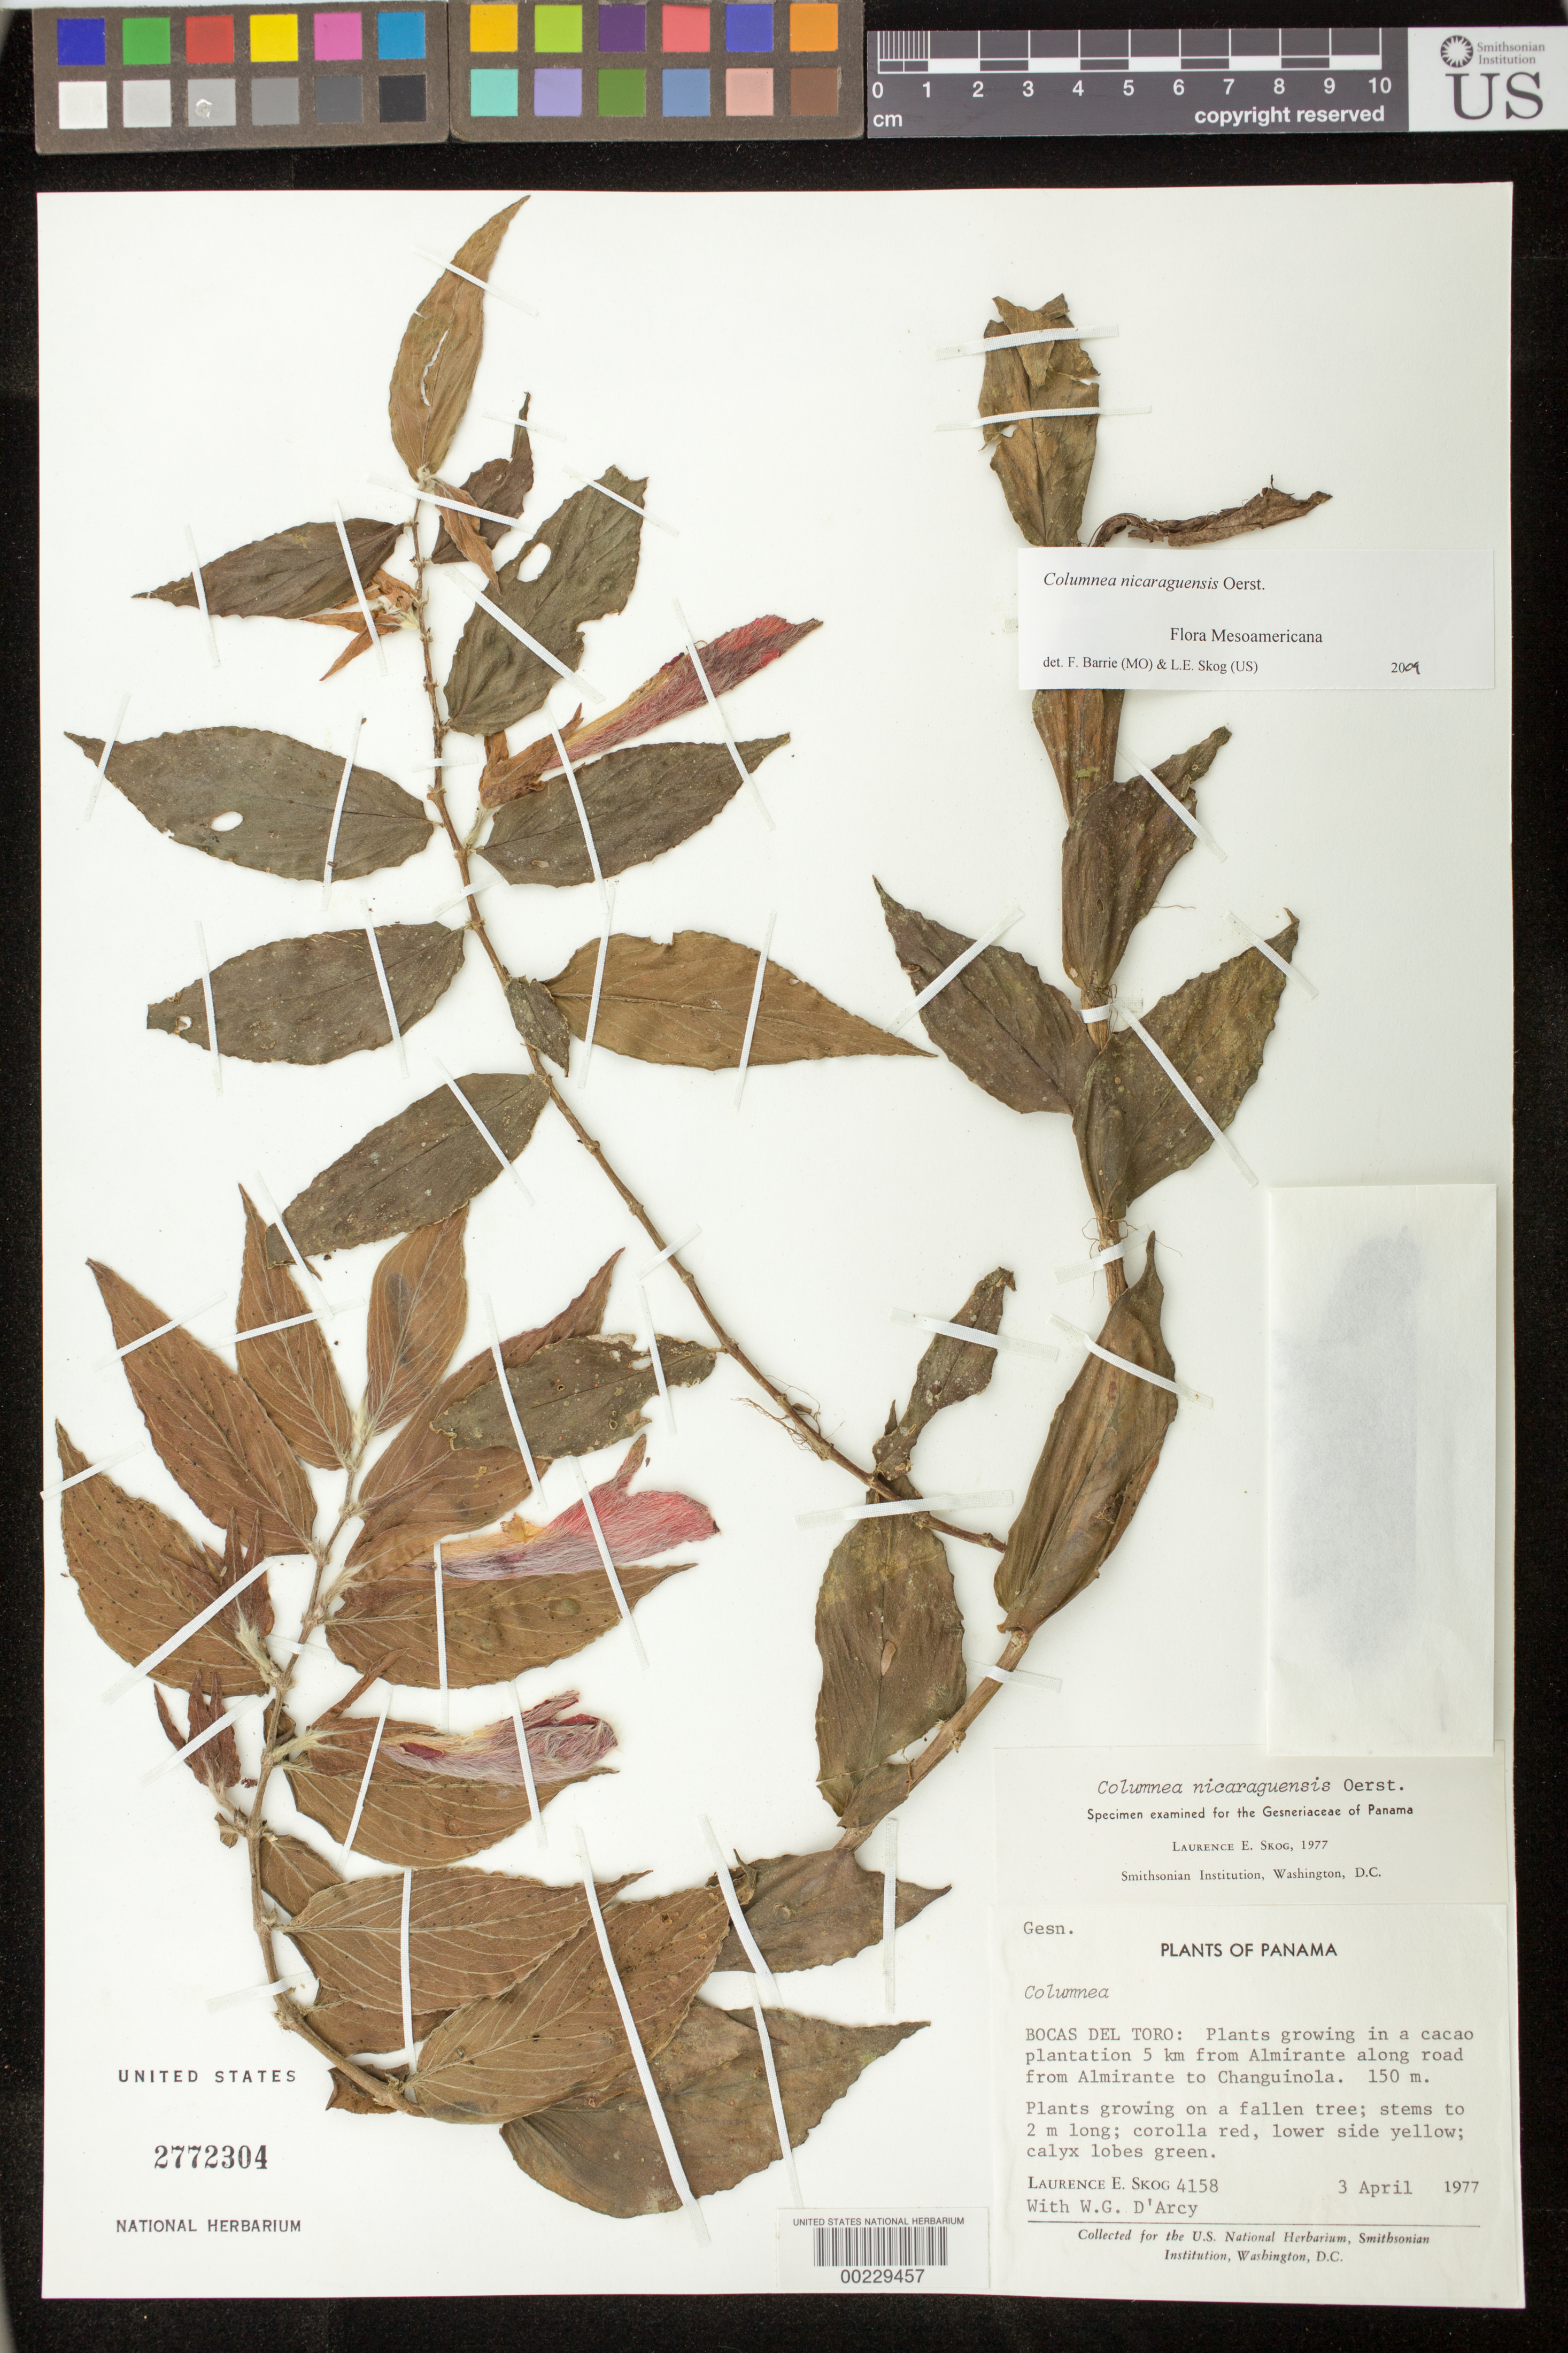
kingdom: Plantae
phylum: Tracheophyta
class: Magnoliopsida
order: Lamiales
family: Gesneriaceae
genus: Columnea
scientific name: Columnea nicaraguensis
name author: Oerst.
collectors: L. E. Skog & W. G. D'Arcy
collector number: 4158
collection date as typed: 03 Apr 1977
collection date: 1977-04-03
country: Panama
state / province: Bocas del Toro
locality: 5 km from Almirante along road from Almirante to Changuinola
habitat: Cacao plantation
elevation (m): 150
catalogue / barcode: US 2772304